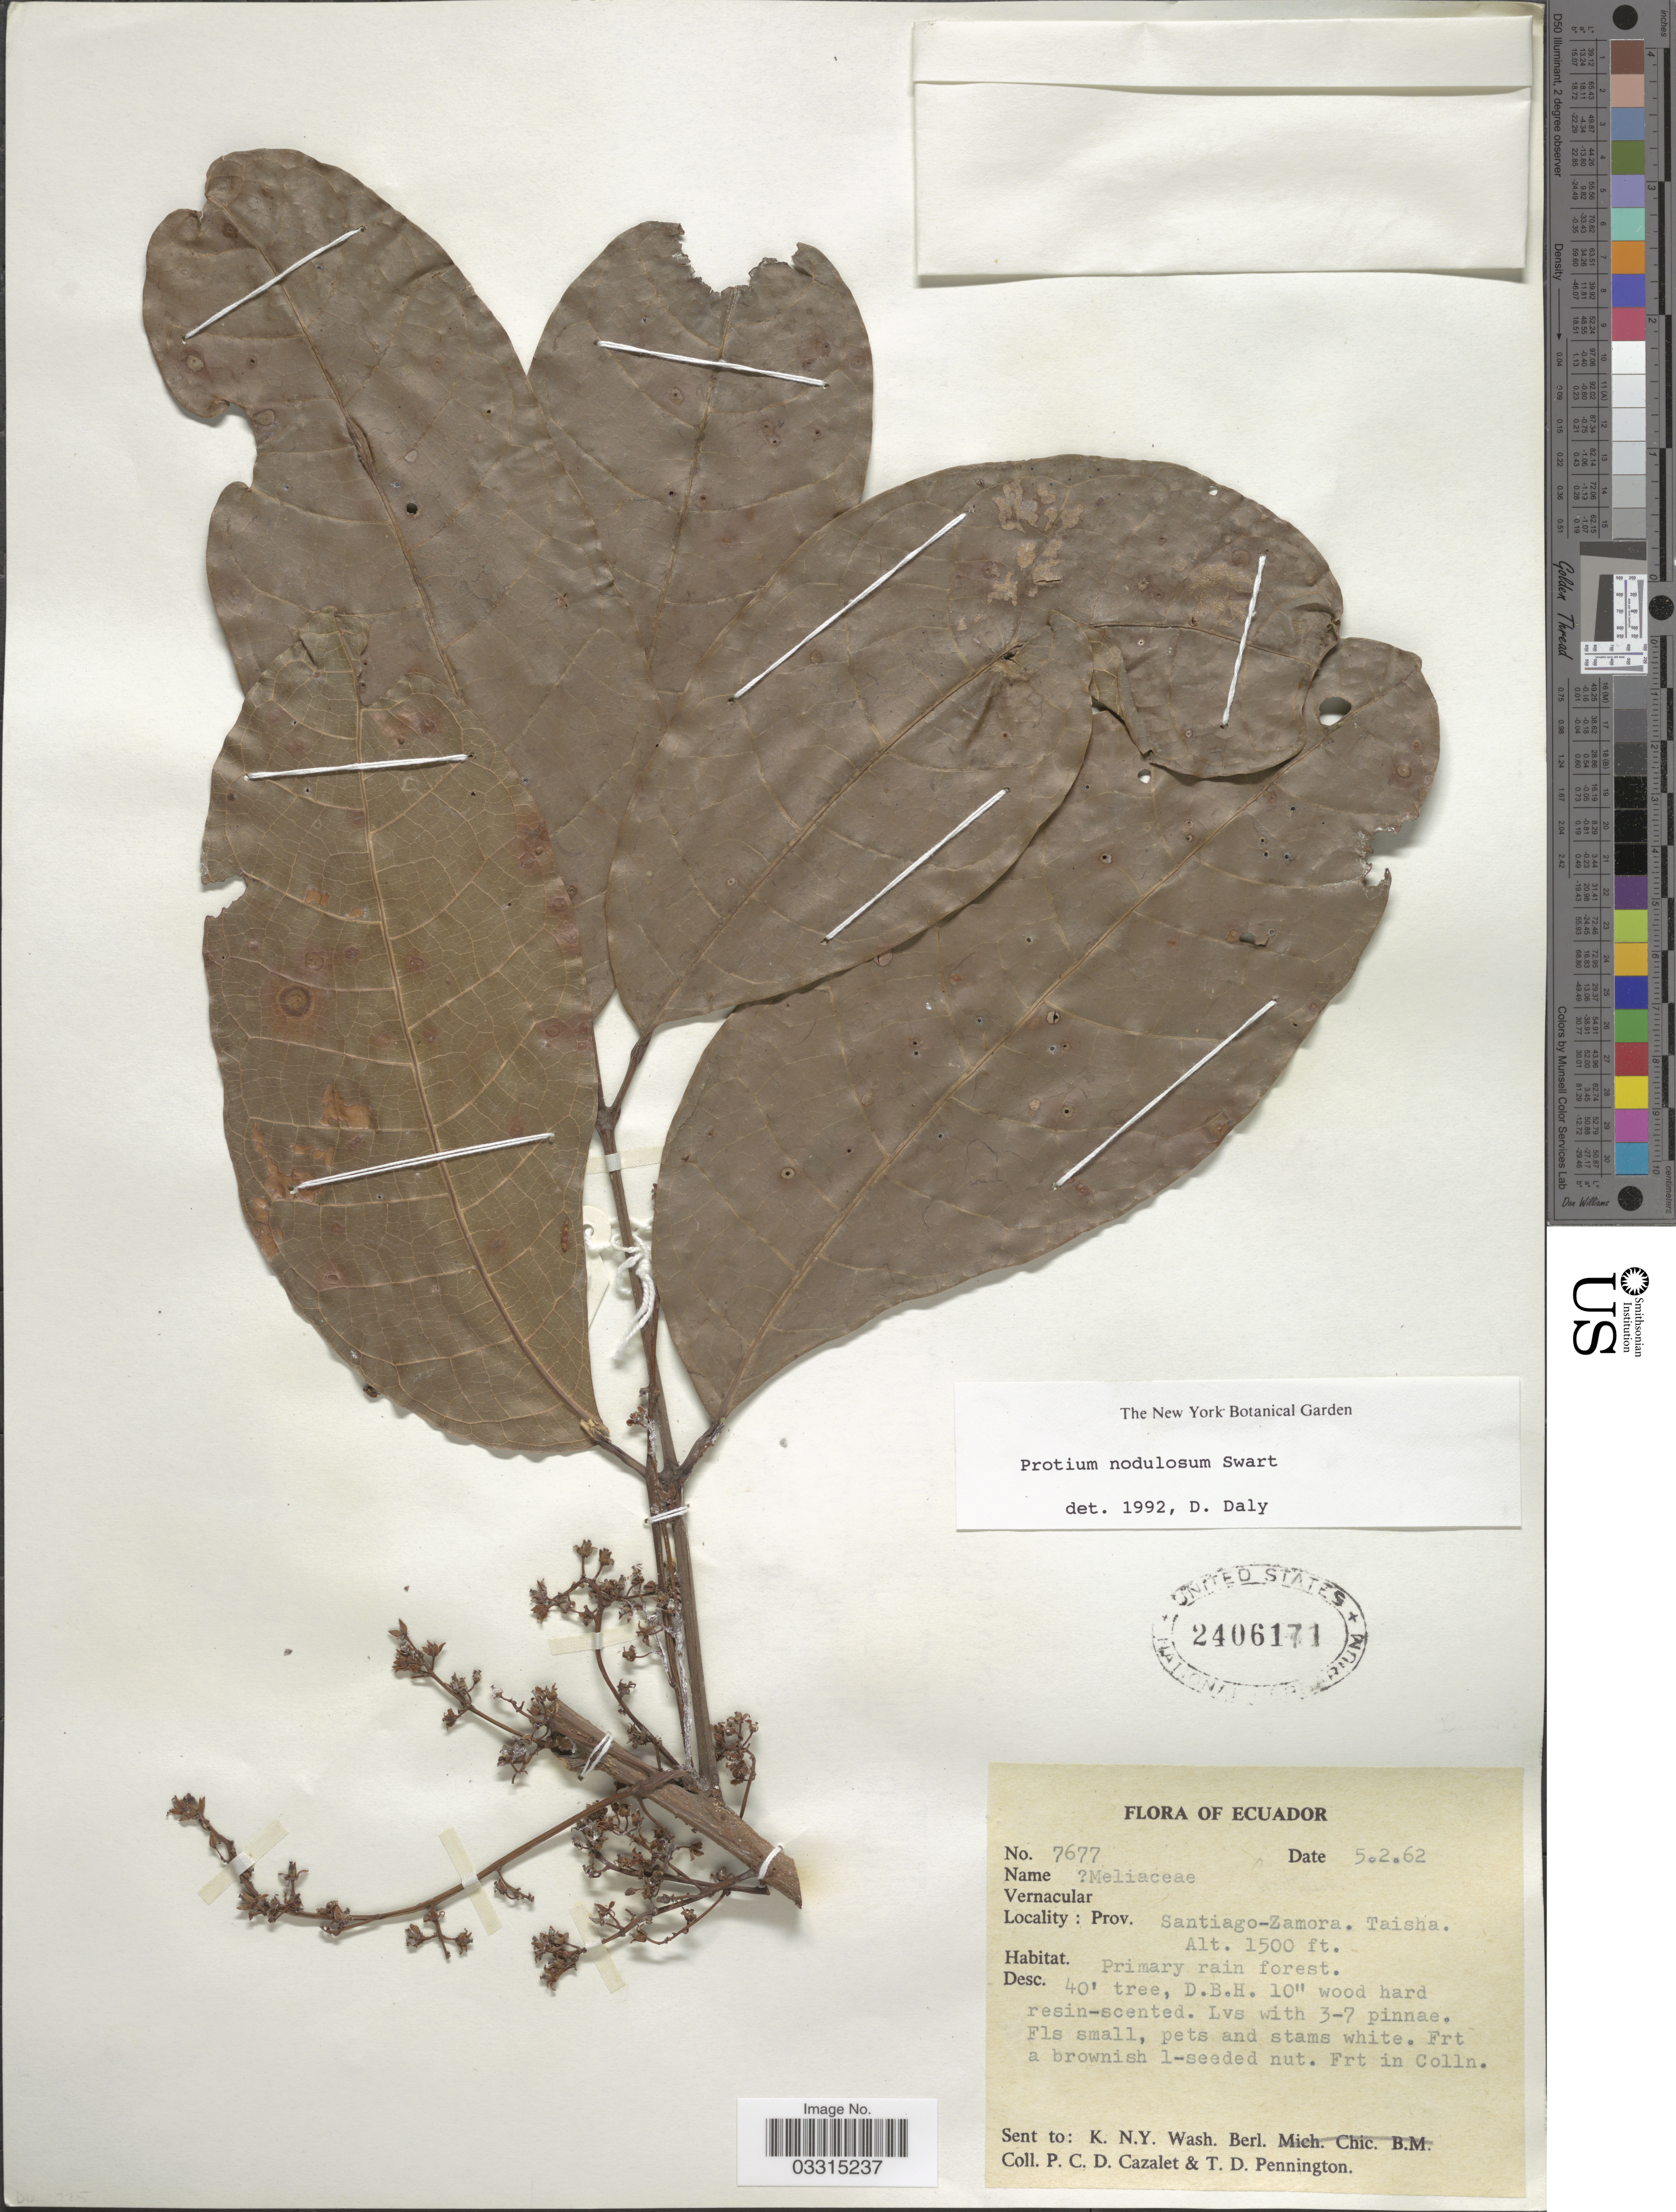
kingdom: Plantae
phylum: Tracheophyta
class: Magnoliopsida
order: Sapindales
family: Burseraceae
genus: Protium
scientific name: Protium nodulosum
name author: Swart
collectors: P. C. D. Cazalet & T. D. Pennington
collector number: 7677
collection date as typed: Transcribed d/m/y: 5/2/62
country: Ecuador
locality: Prov. Santiago-Zamora. Taisha.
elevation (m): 457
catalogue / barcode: US 2406171